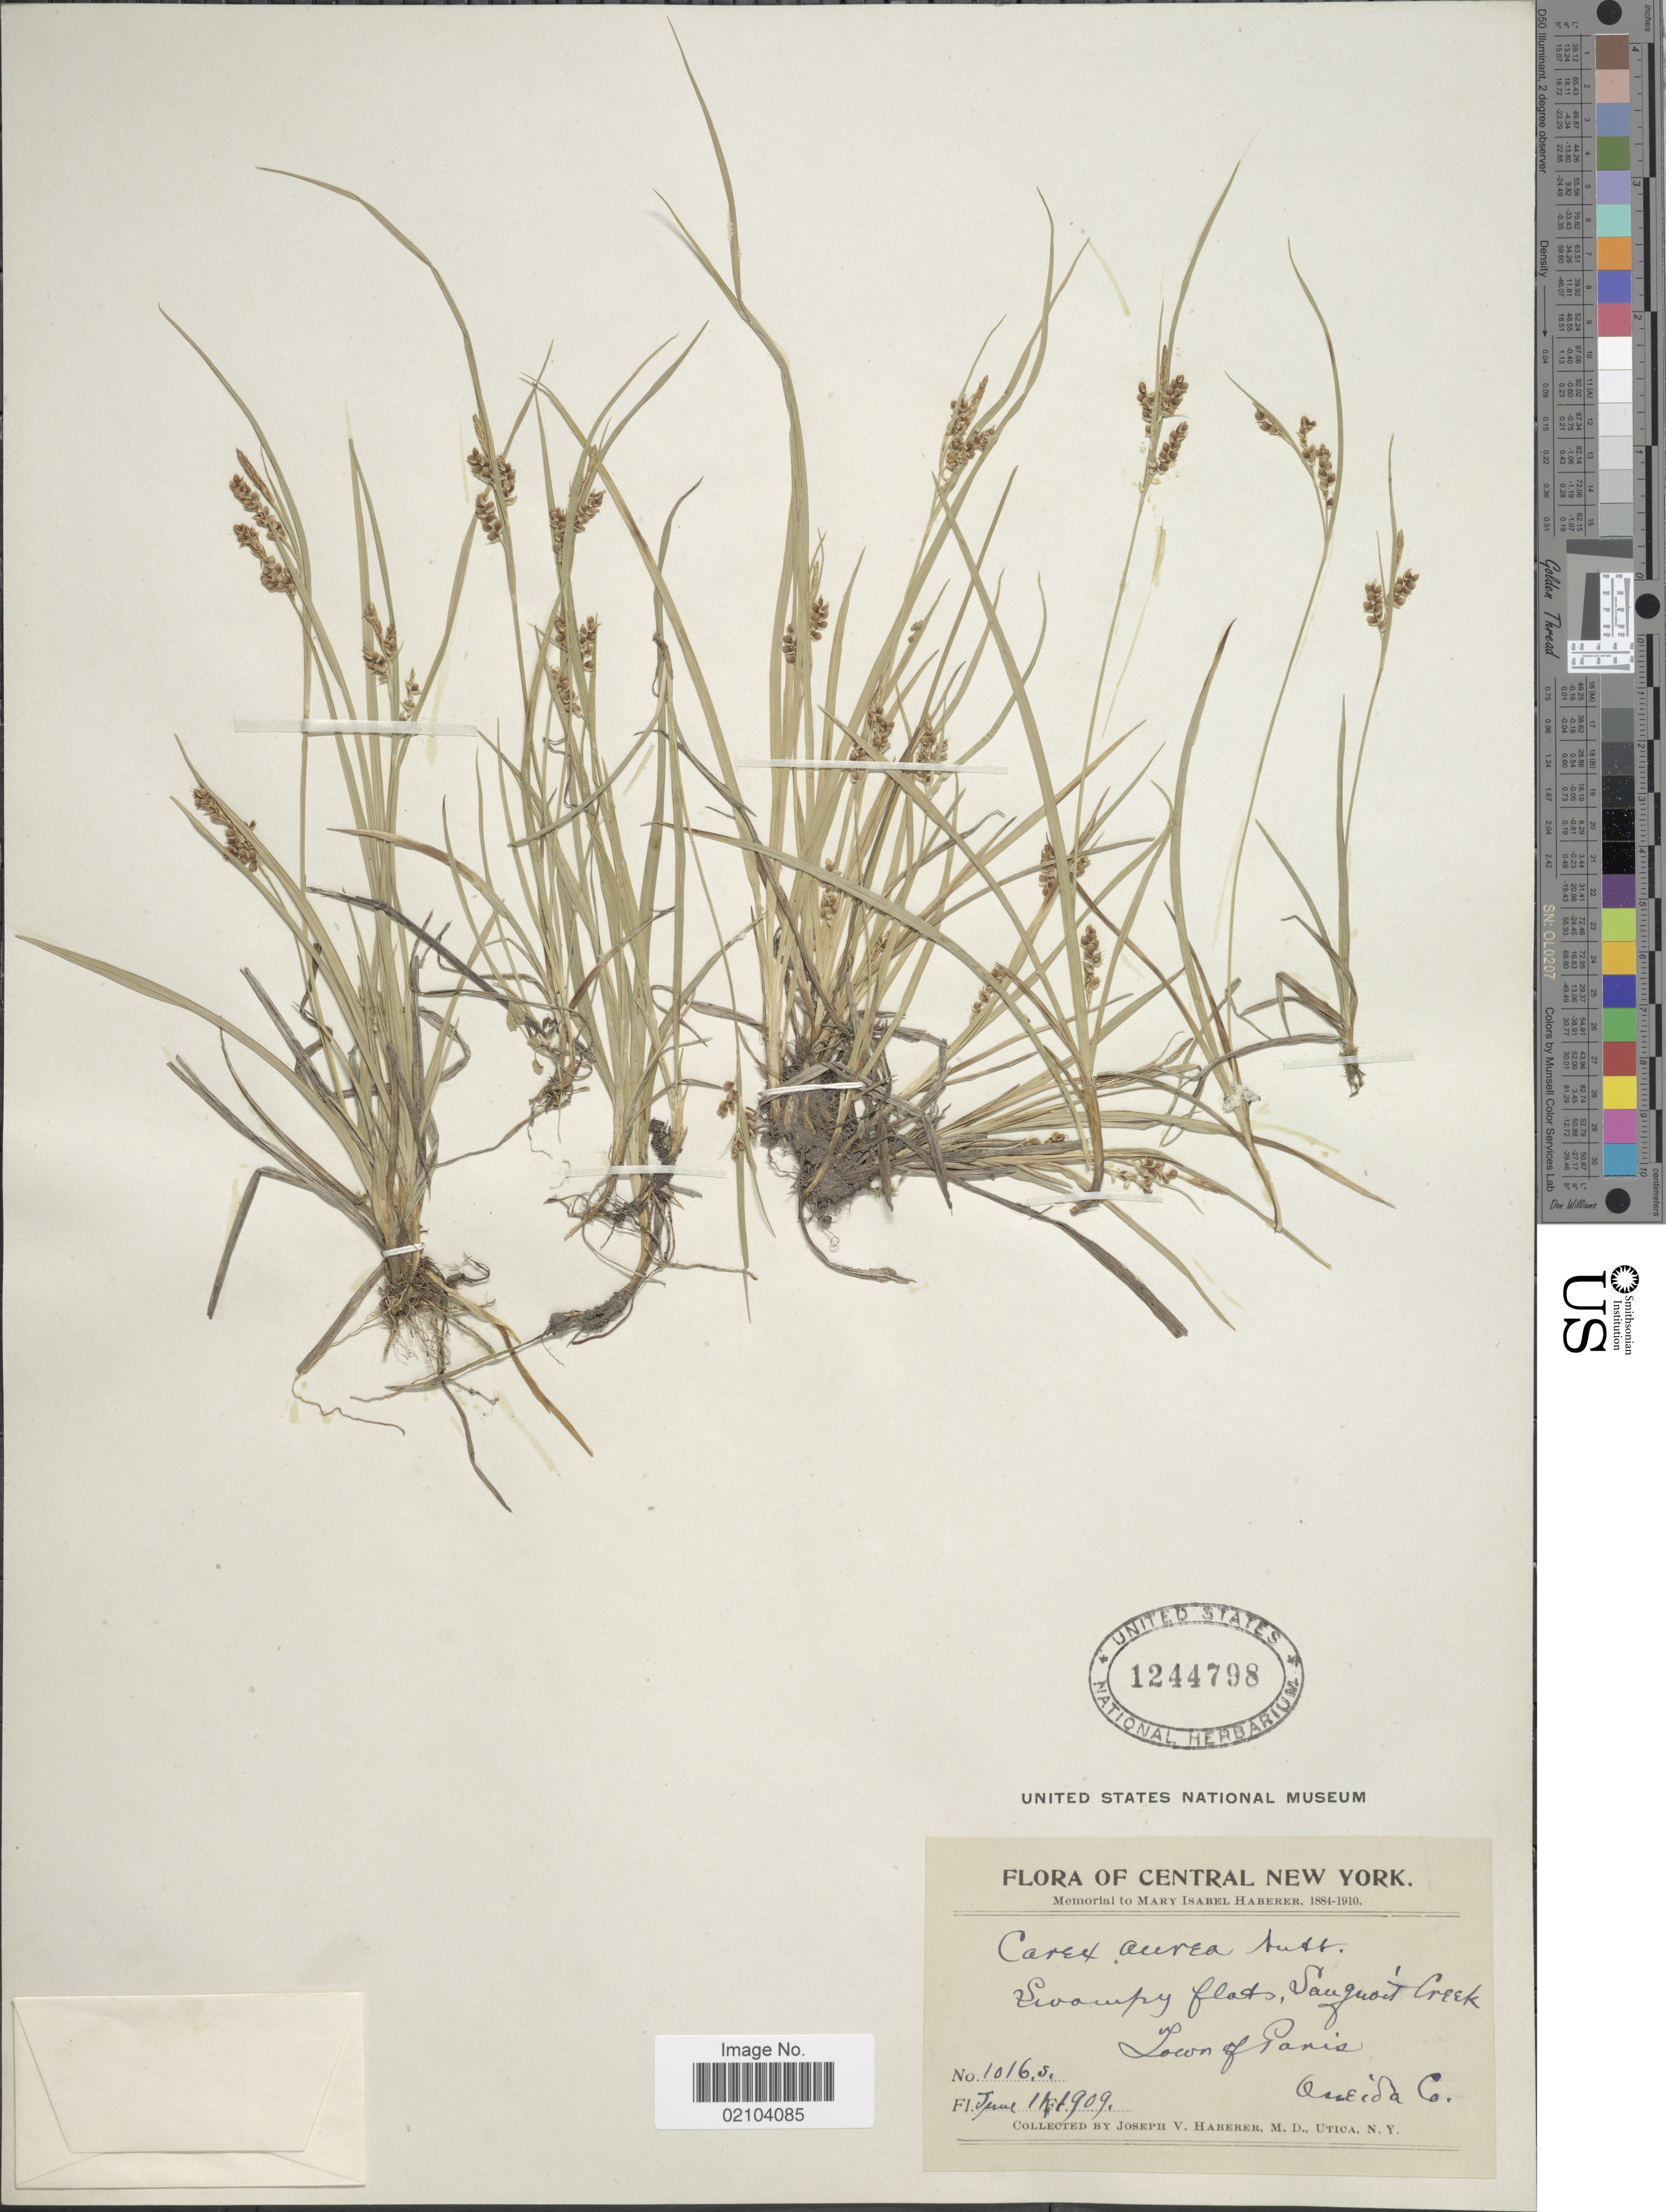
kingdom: Plantae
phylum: Tracheophyta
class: Liliopsida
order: Poales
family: Cyperaceae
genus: Carex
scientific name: Carex aurea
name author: Nutt.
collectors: J. V. Haberer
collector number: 1016s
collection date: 1909-06-11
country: United States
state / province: New York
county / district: Oneida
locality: Central New York. Swampy flats, Sauquoit Creek, Town of Paris. Oneida Co.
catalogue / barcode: US 1244798